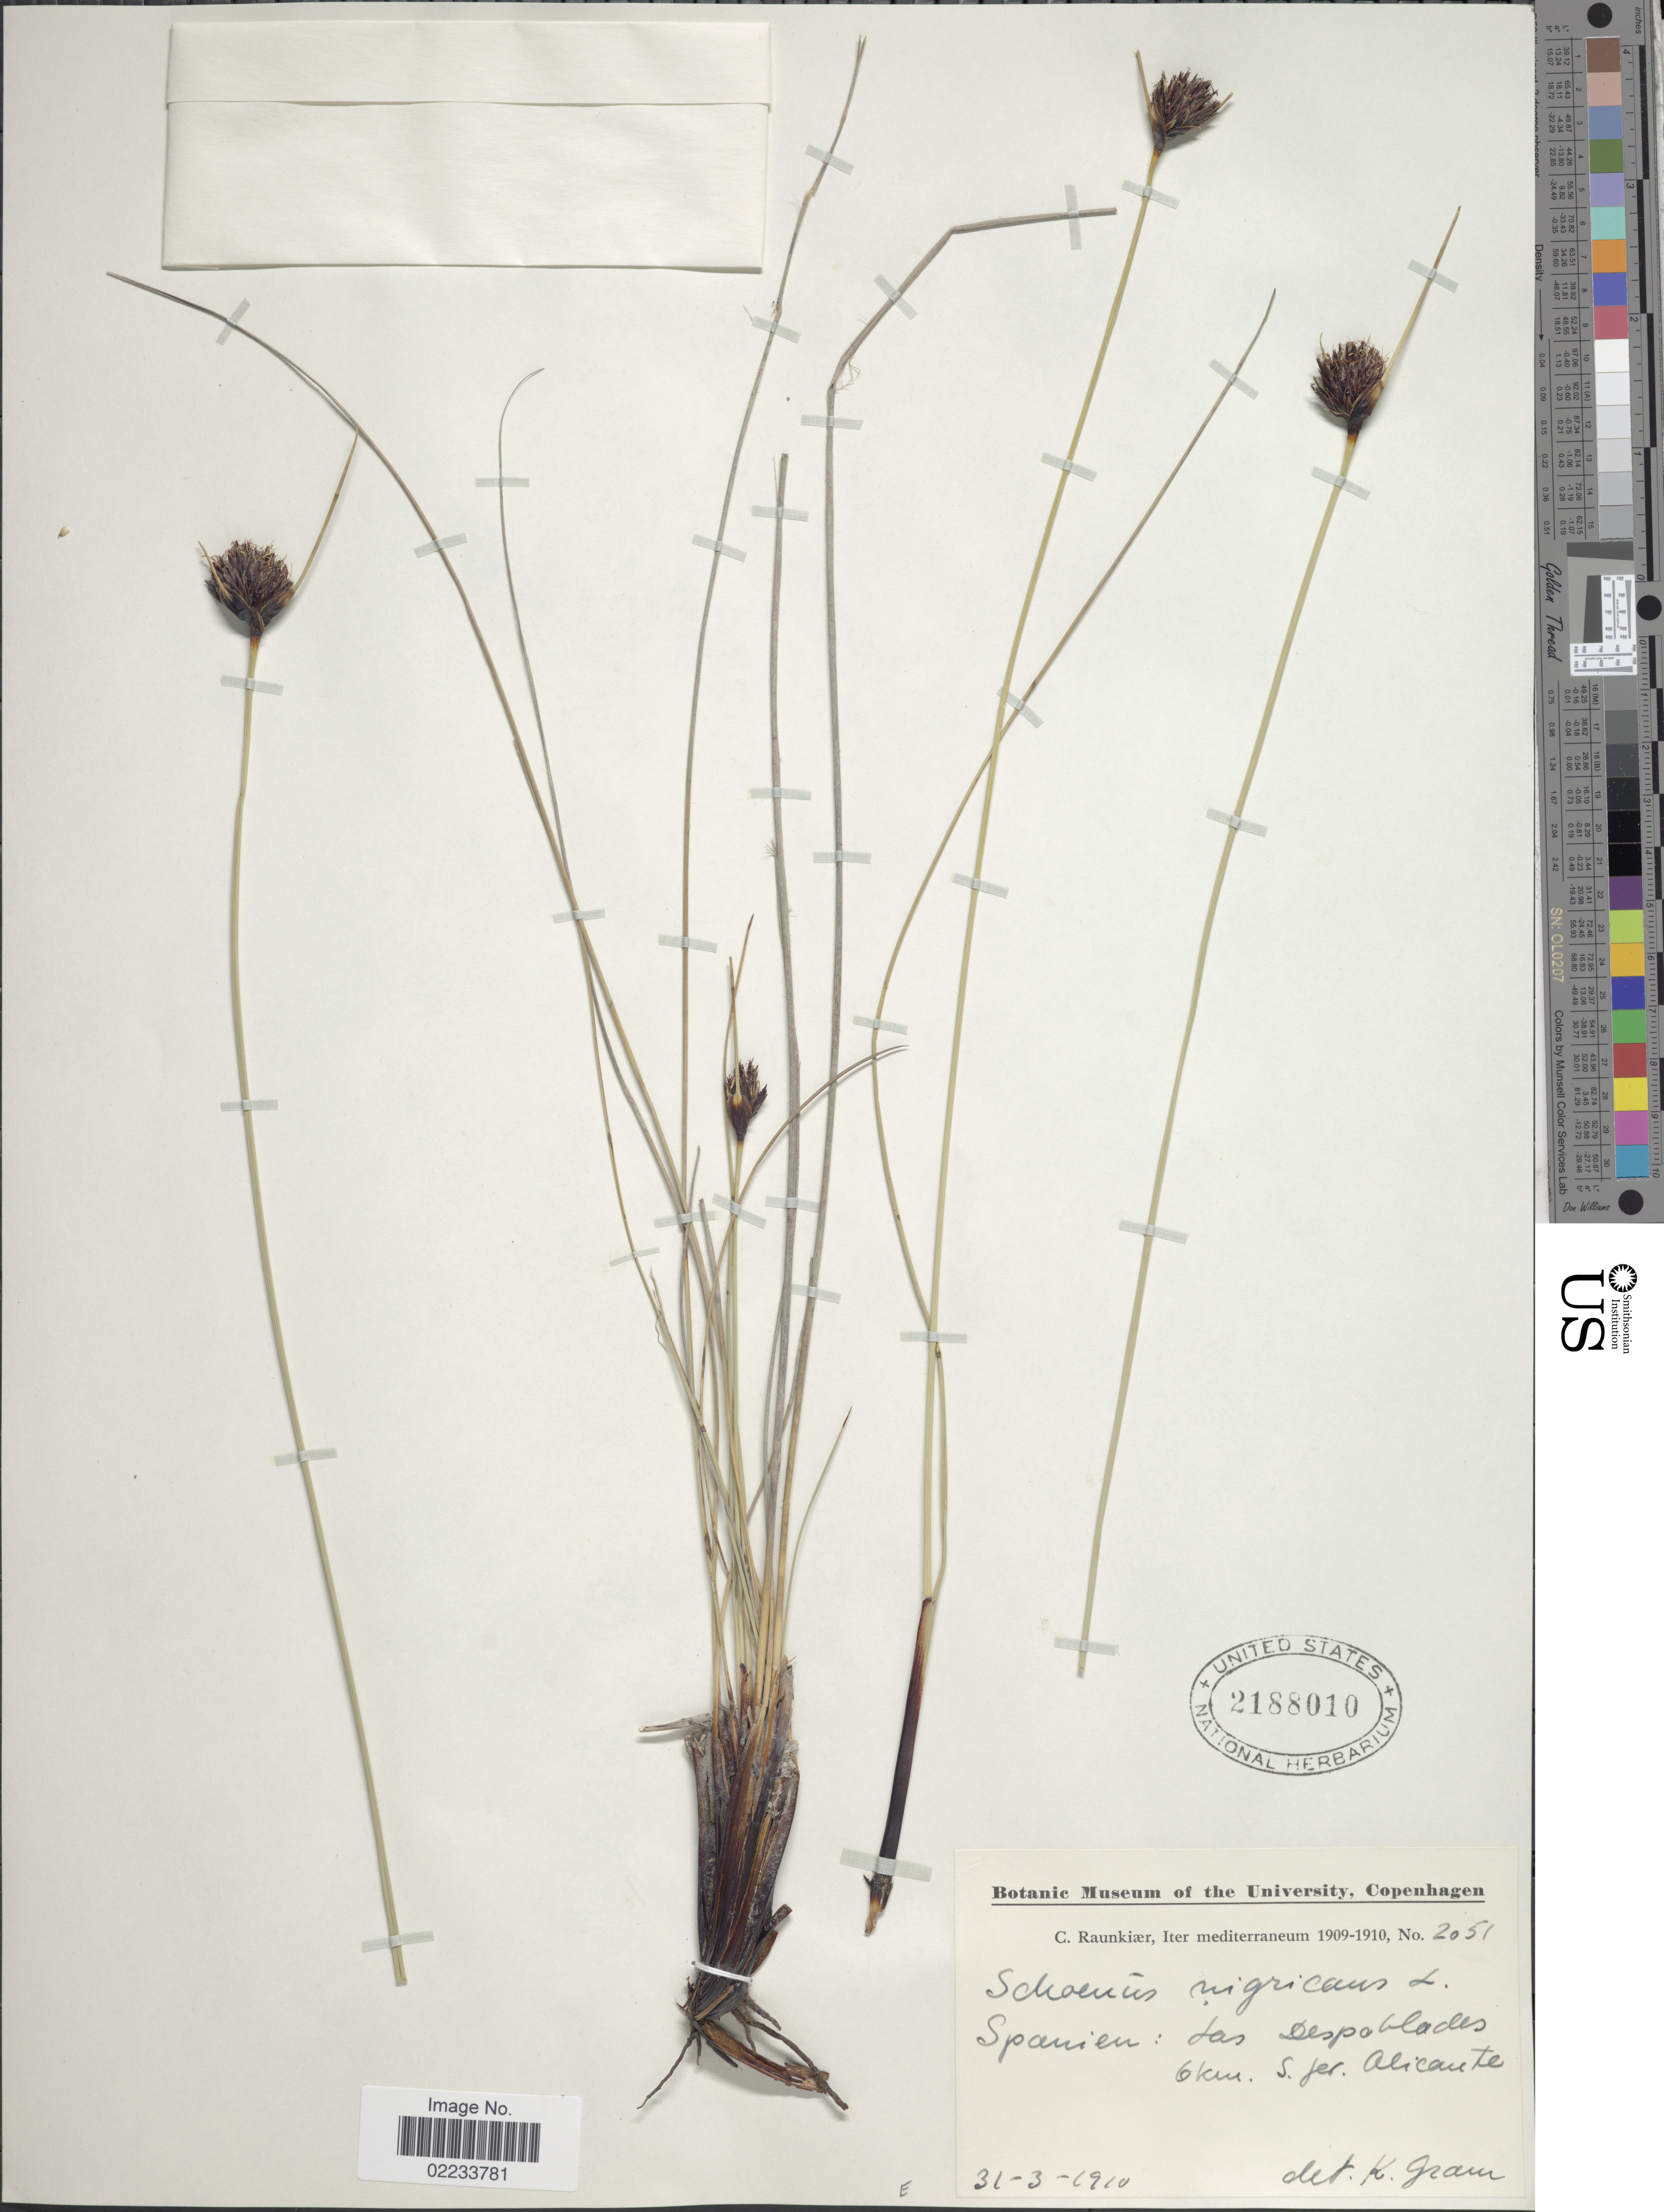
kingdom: Plantae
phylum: Tracheophyta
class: Liliopsida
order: Poales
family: Cyperaceae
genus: Schoenus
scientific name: Schoenus nigricans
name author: L.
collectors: C. Raunkiær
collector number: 2051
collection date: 1910-03-30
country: Spain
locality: Spanien: Las Despoblades, 6 km s. jer. Alicante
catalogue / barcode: US 2188010